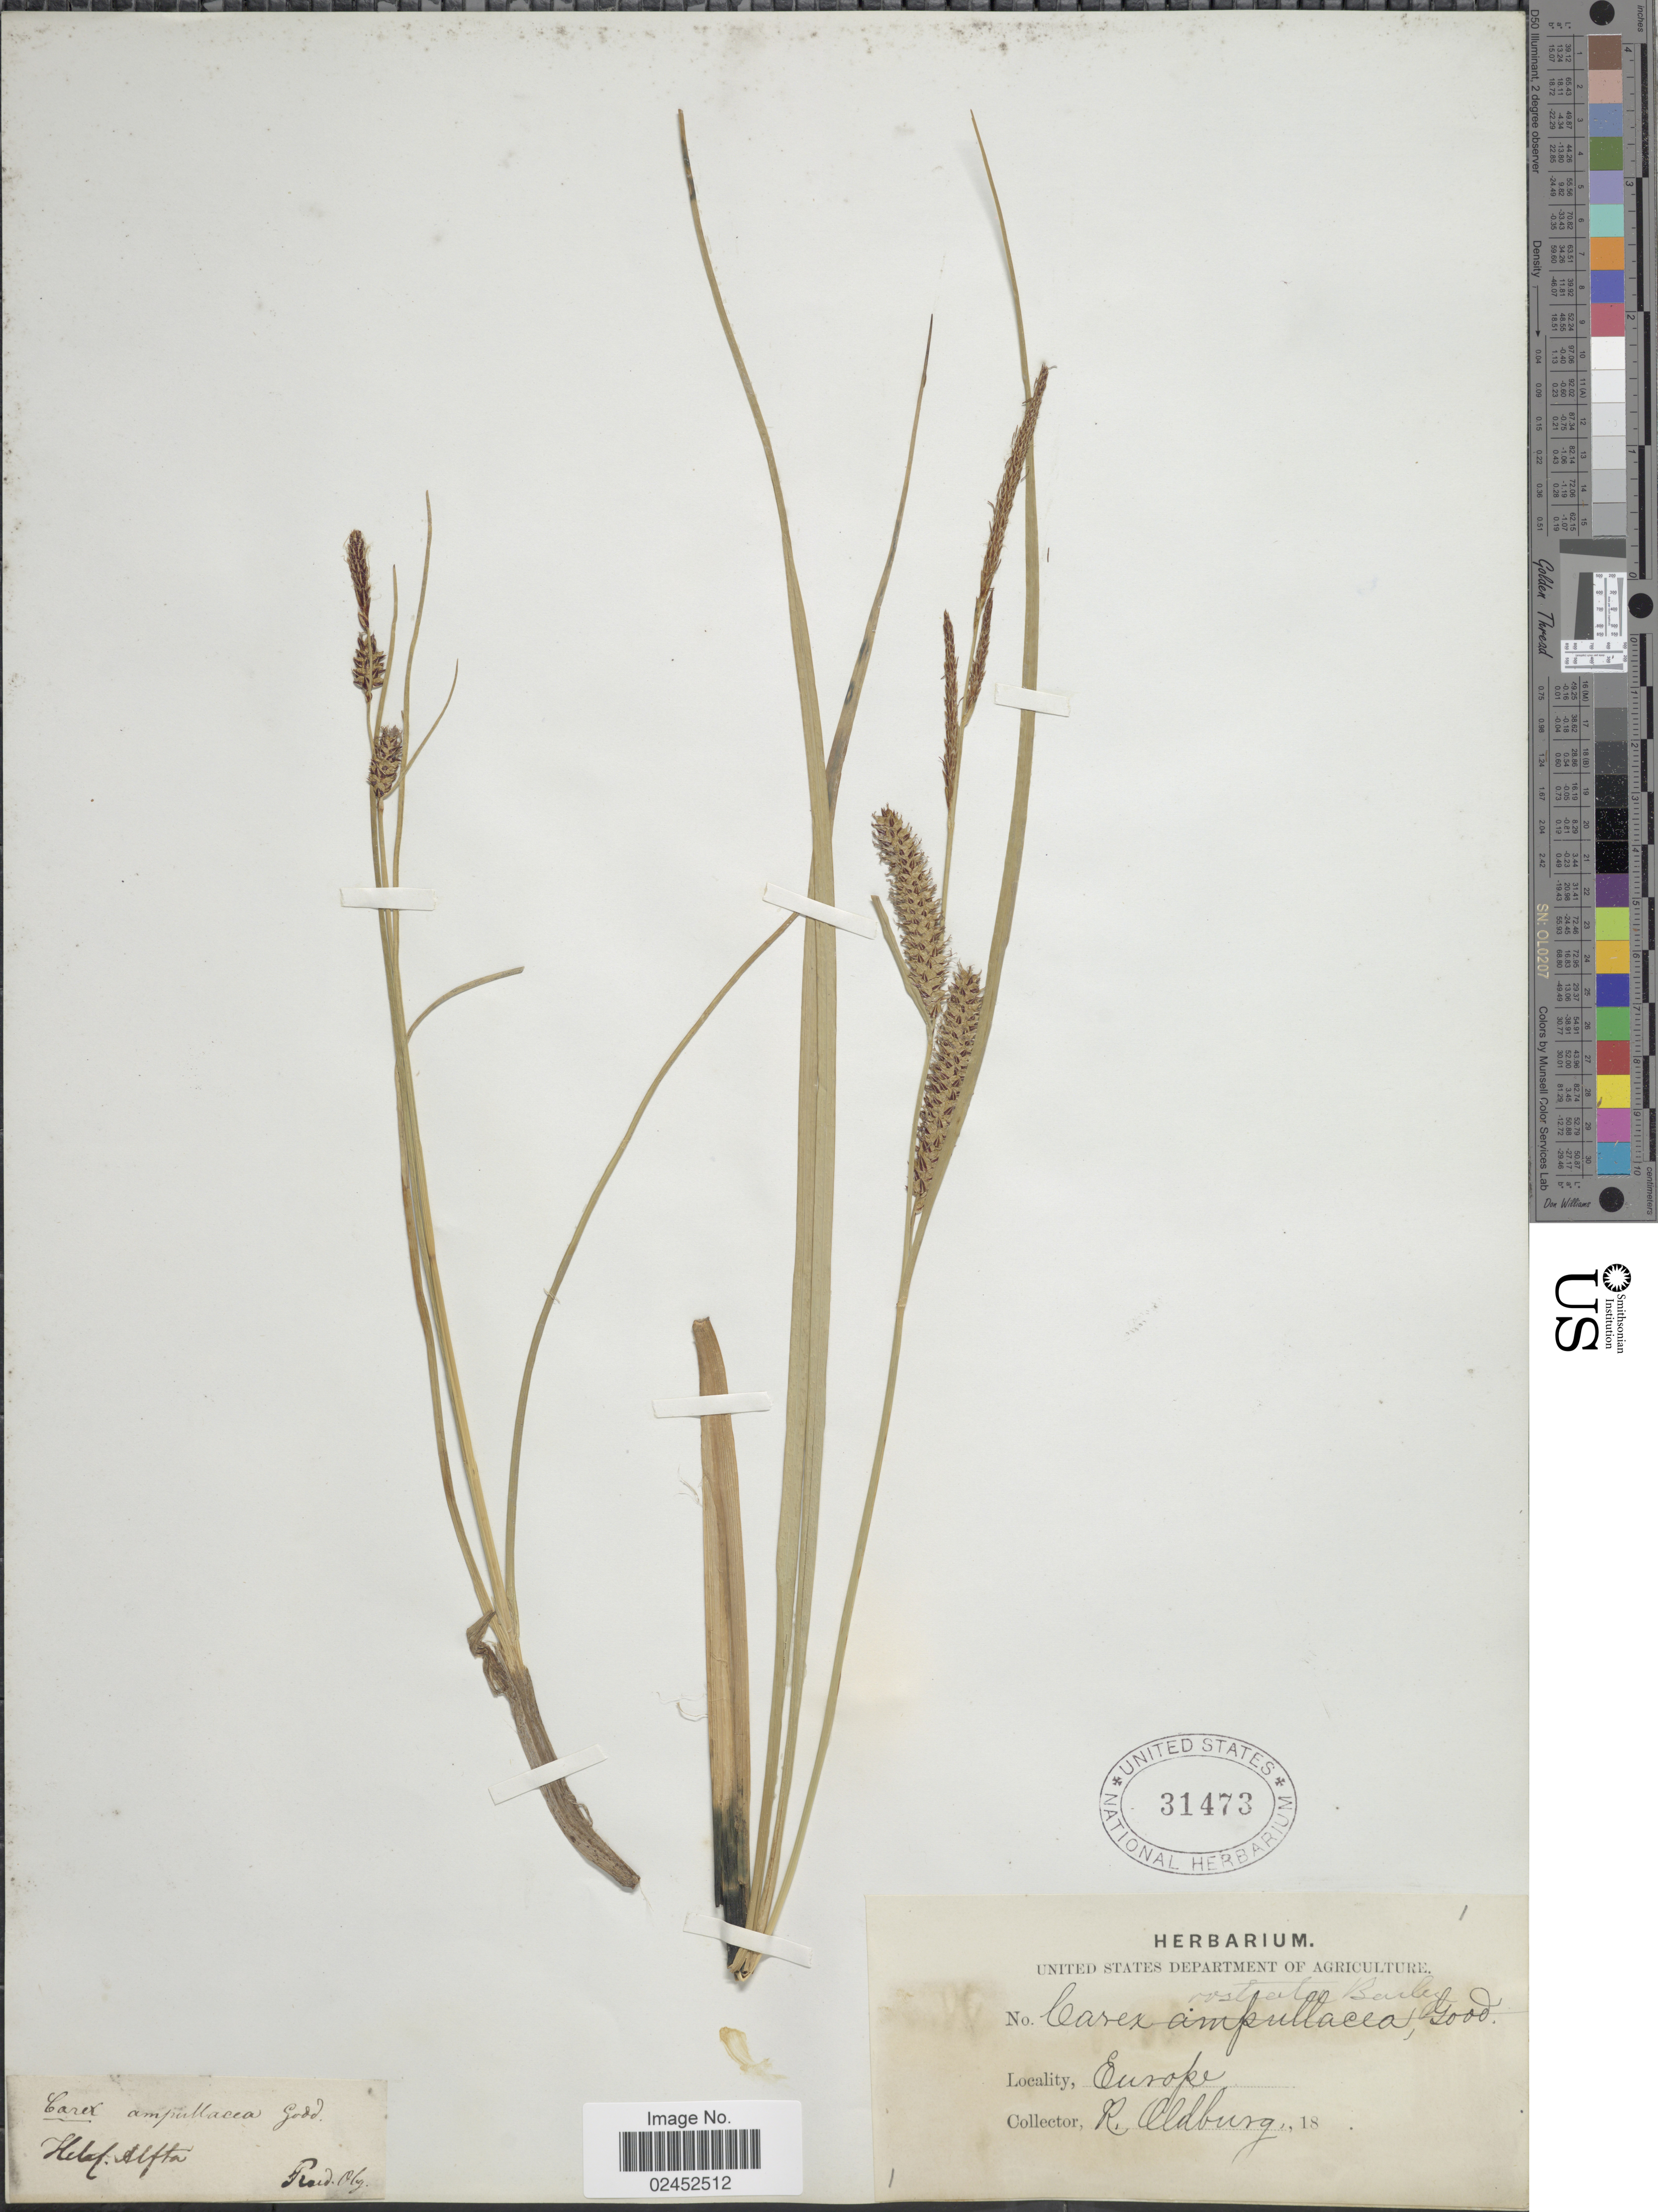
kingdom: Plantae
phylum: Tracheophyta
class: Liliopsida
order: Poales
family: Cyperaceae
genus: Carex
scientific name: Carex rostrata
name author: Stokes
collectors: R. Oldberg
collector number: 1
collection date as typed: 18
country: Sweden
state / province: Gävleborg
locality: Alfta, Helsl.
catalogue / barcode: US 31473